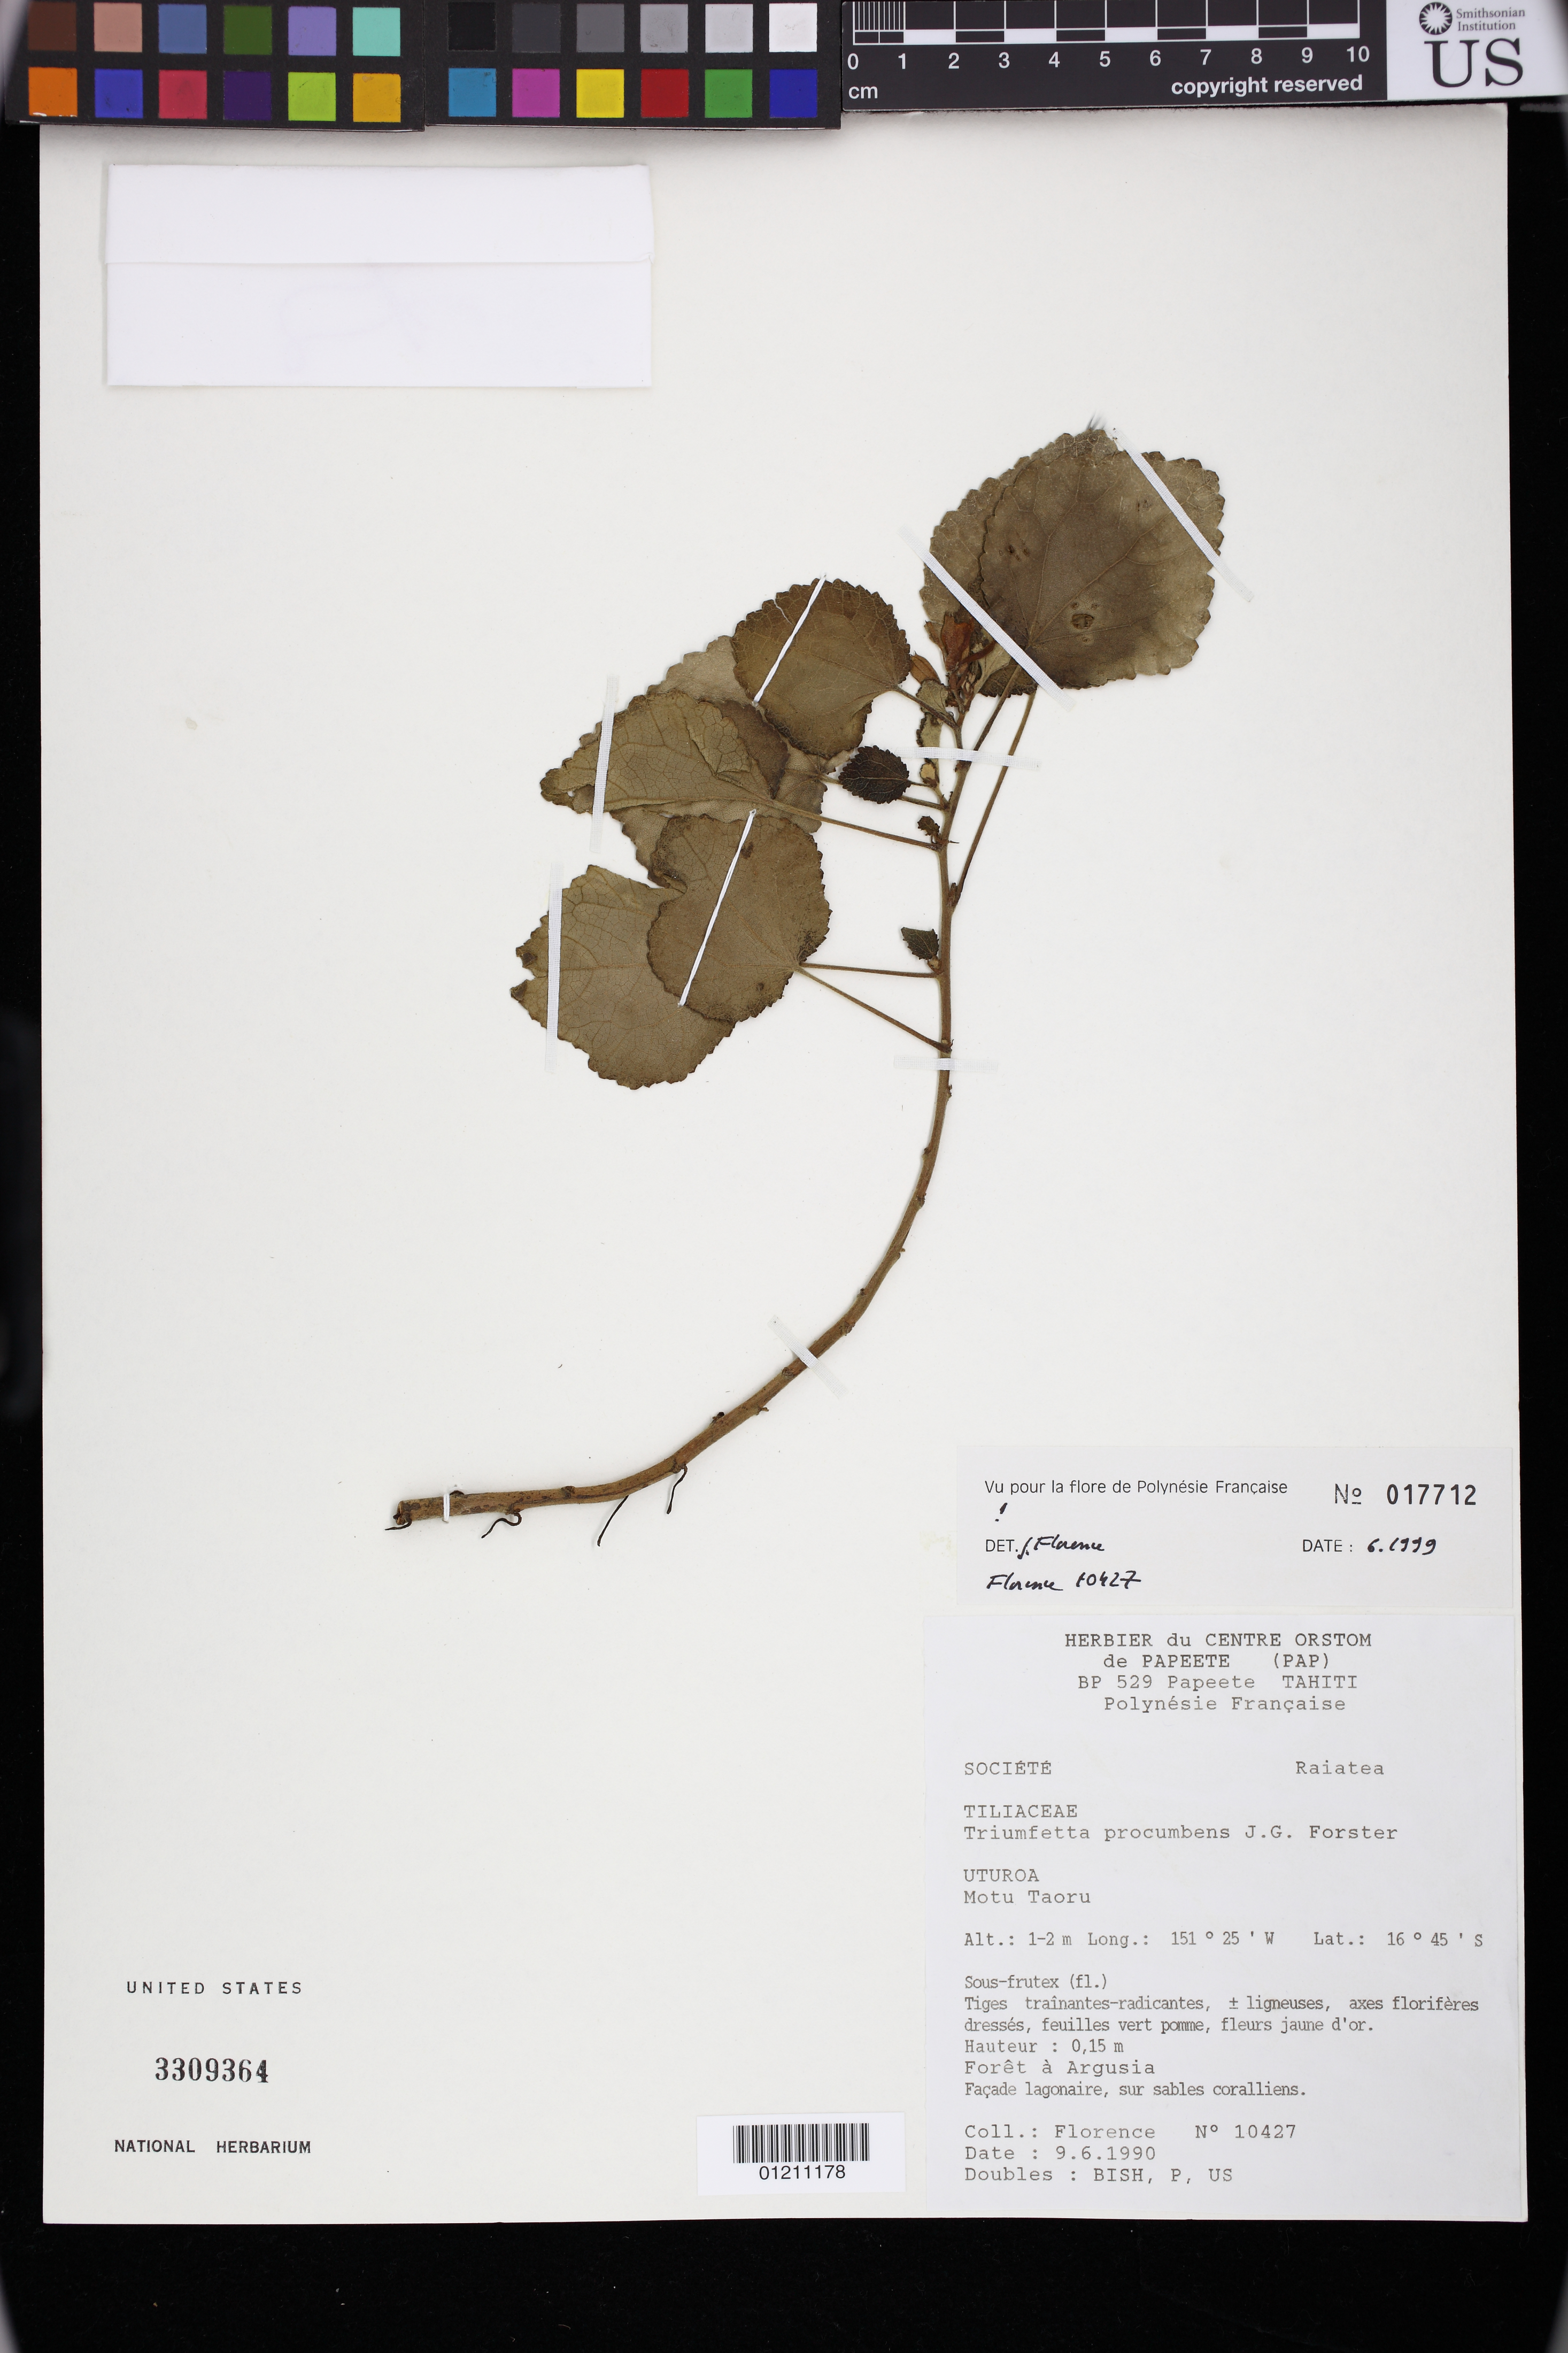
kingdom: Plantae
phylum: Tracheophyta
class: Magnoliopsida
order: Malvales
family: Malvaceae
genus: Triumfetta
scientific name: Triumfetta procumbens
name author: G. Forst.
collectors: J. Florence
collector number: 10427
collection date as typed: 06 Sep 1990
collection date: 1990-09-06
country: French Polynesia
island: Raiatea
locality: Societe, Raiatea, Uturoa, Motu Taoru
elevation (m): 1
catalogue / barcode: US 3309364